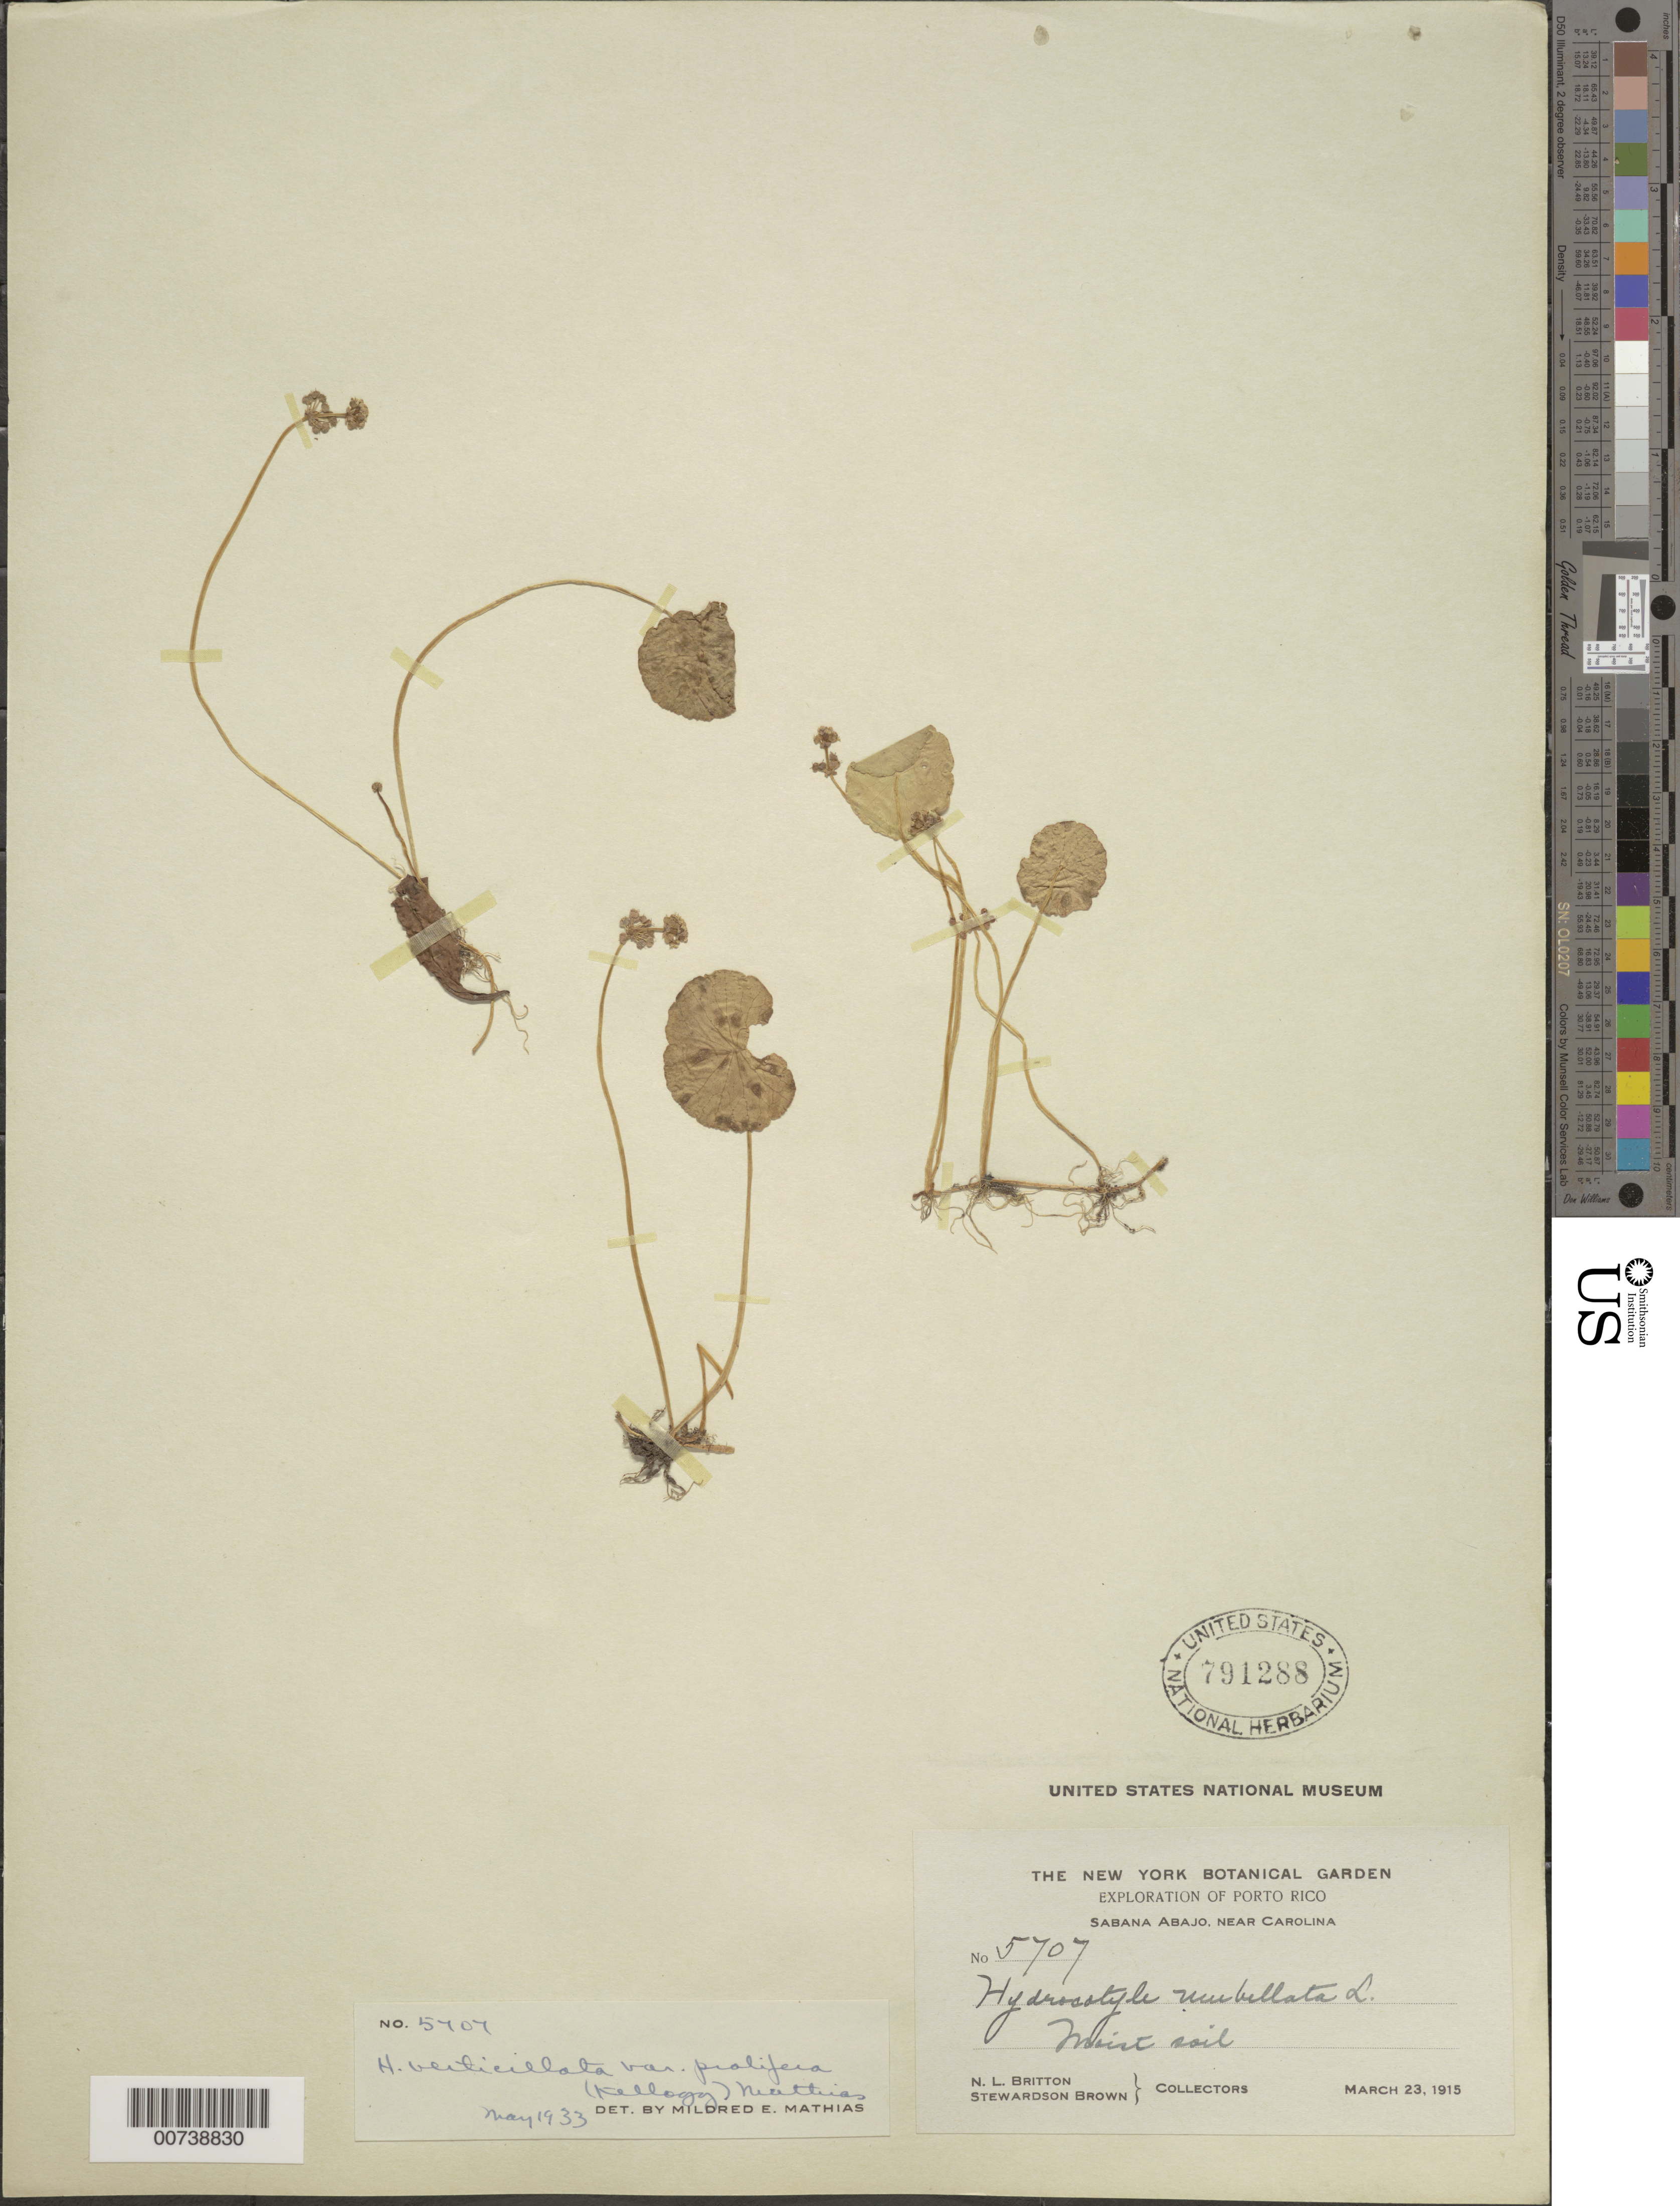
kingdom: Plantae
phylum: Tracheophyta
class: Magnoliopsida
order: Apiales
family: Araliaceae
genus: Hydrocotyle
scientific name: Hydrocotyle verticillata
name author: Thunb.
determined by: Mathias, M. E.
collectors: N. Britton & S. Brown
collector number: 5707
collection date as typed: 23 Mar 1915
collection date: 1915-03-23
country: Puerto Rico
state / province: Carolina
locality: Sabana Abajo, near Carolina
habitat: Moist soil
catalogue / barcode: US 791288